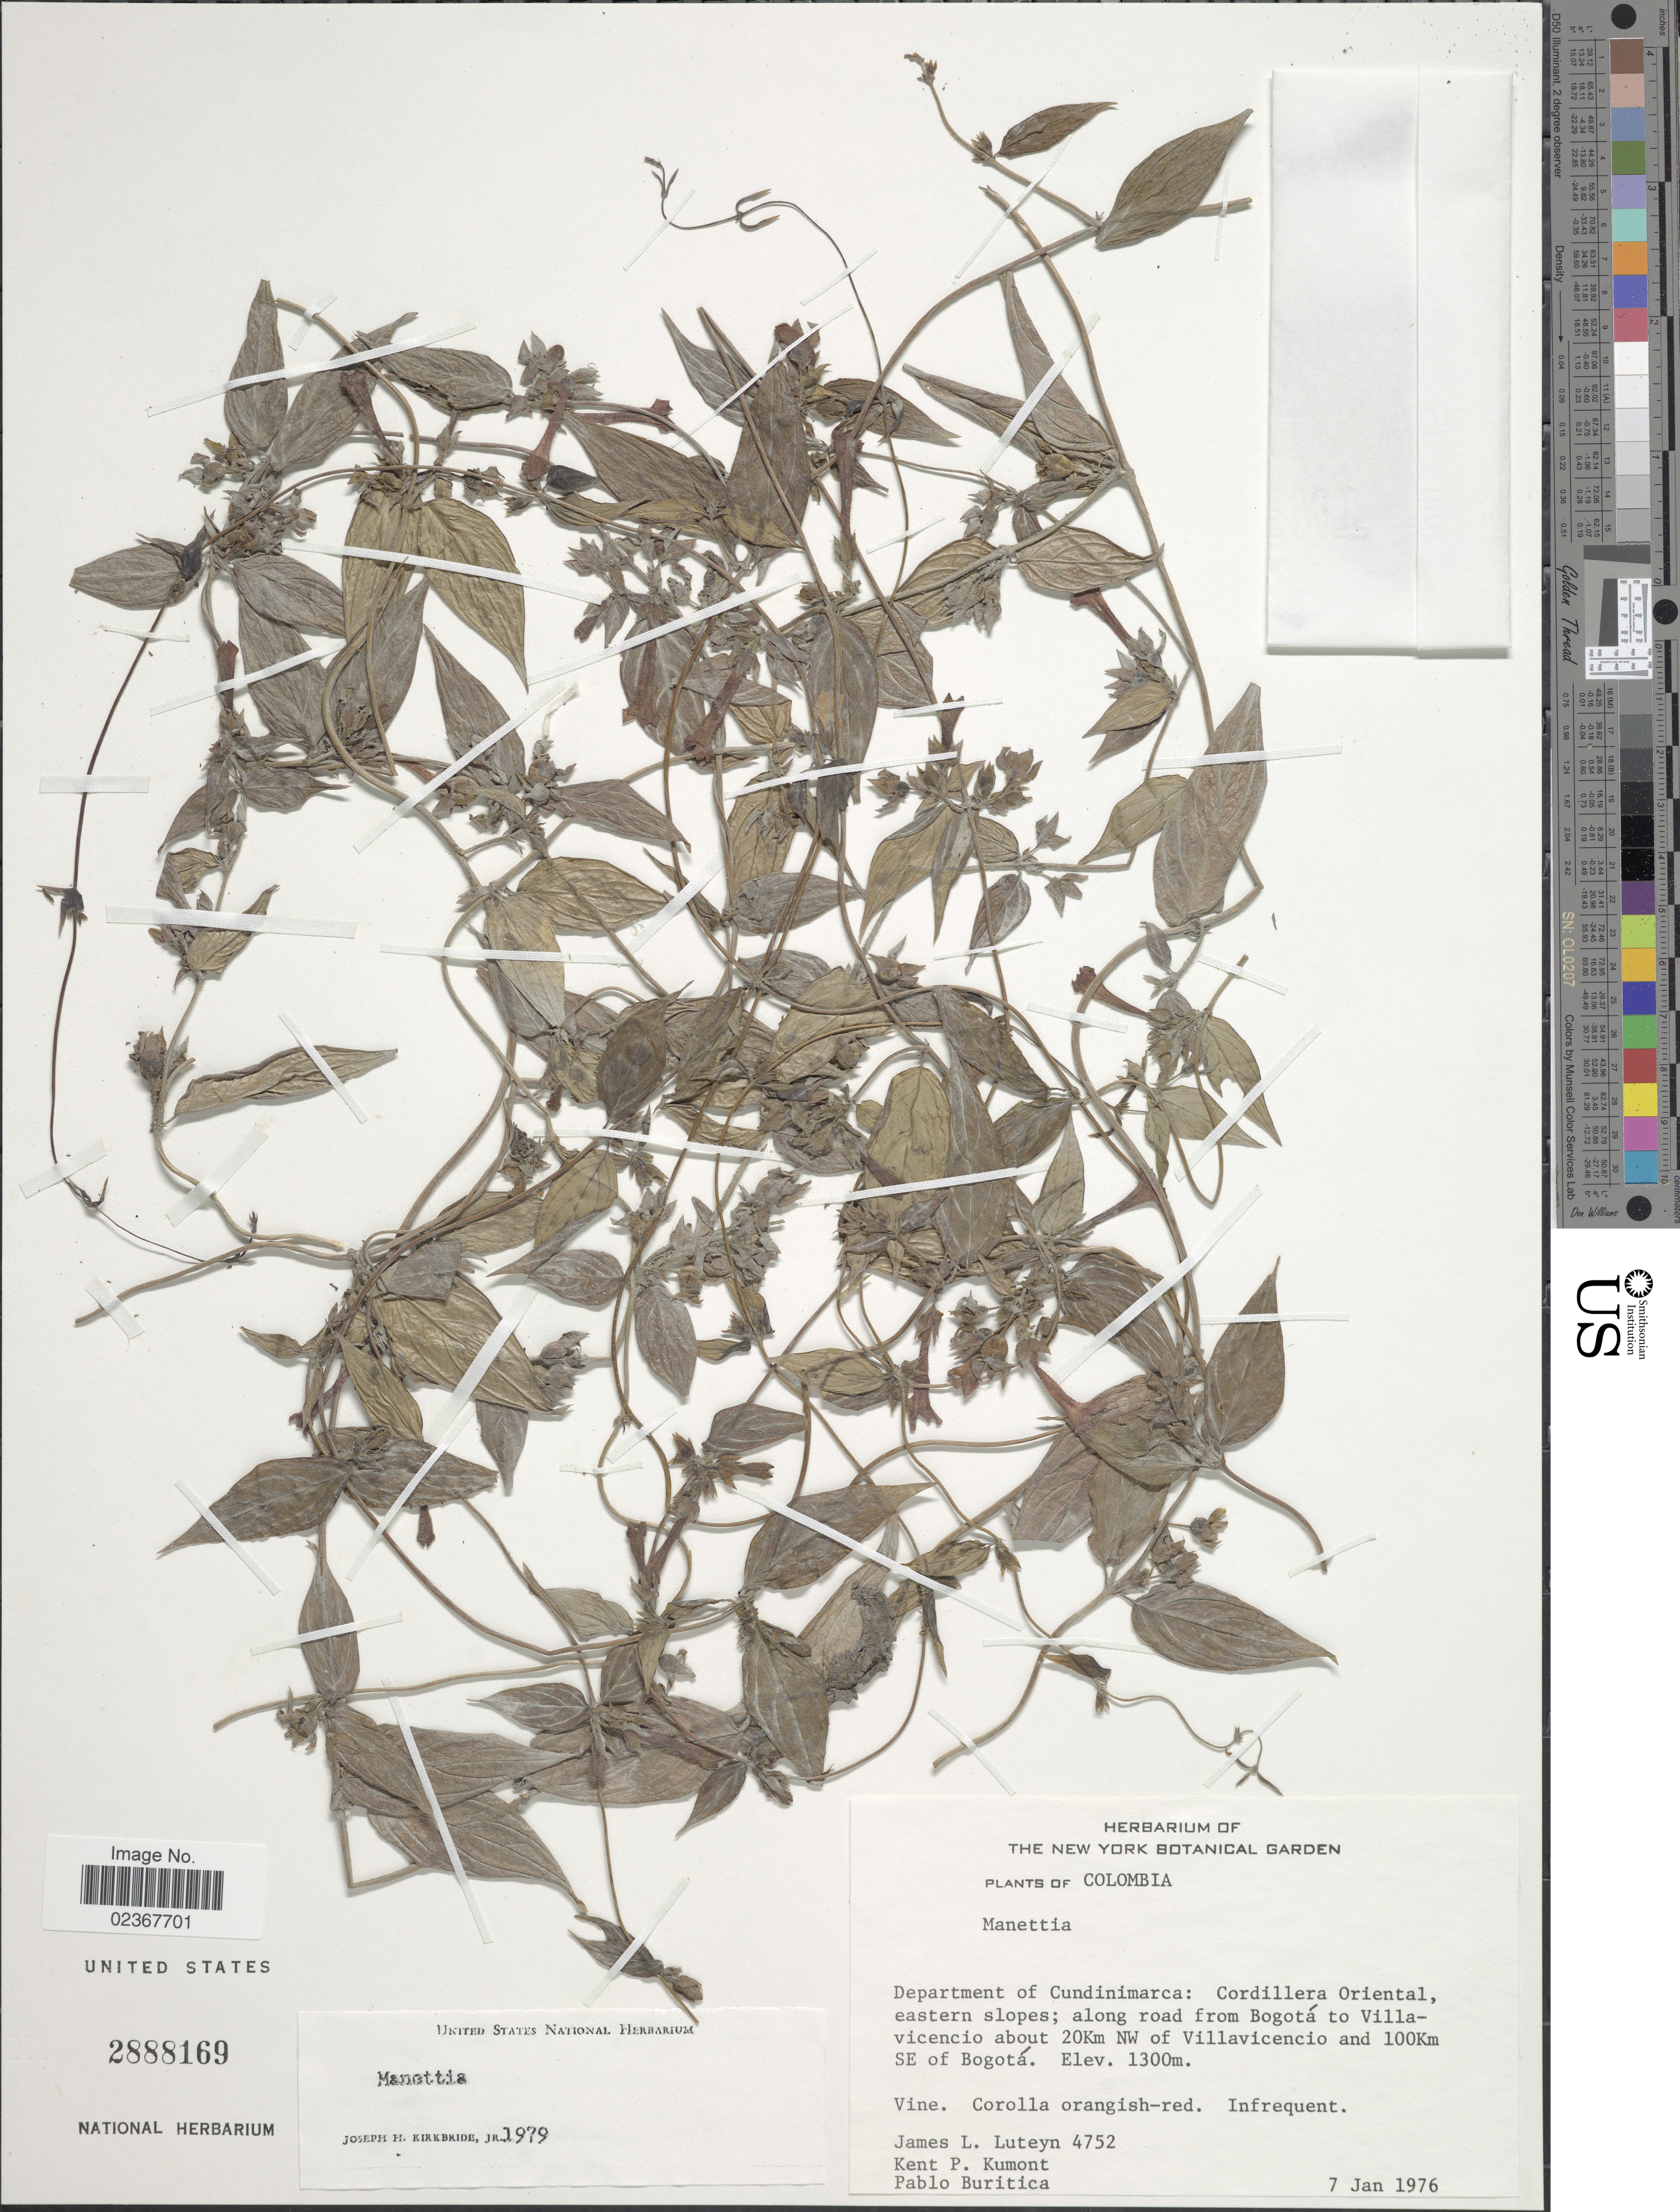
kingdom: Plantae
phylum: Tracheophyta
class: Magnoliopsida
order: Gentianales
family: Rubiaceae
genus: Manettia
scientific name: Manettia sp.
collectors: J. L. Luteyn, K. P. Dumont & P. Buritica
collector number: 4752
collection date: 1976-01-07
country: Colombia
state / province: Cundinamarca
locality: Department of Cundinamarca: Cordillera Oriental, eastern slopes; along road from Bogotá to Villavicencio about 20Km NW of Villavicencio and 100Km SE of Bogotá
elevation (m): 1300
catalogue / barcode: US 2888169